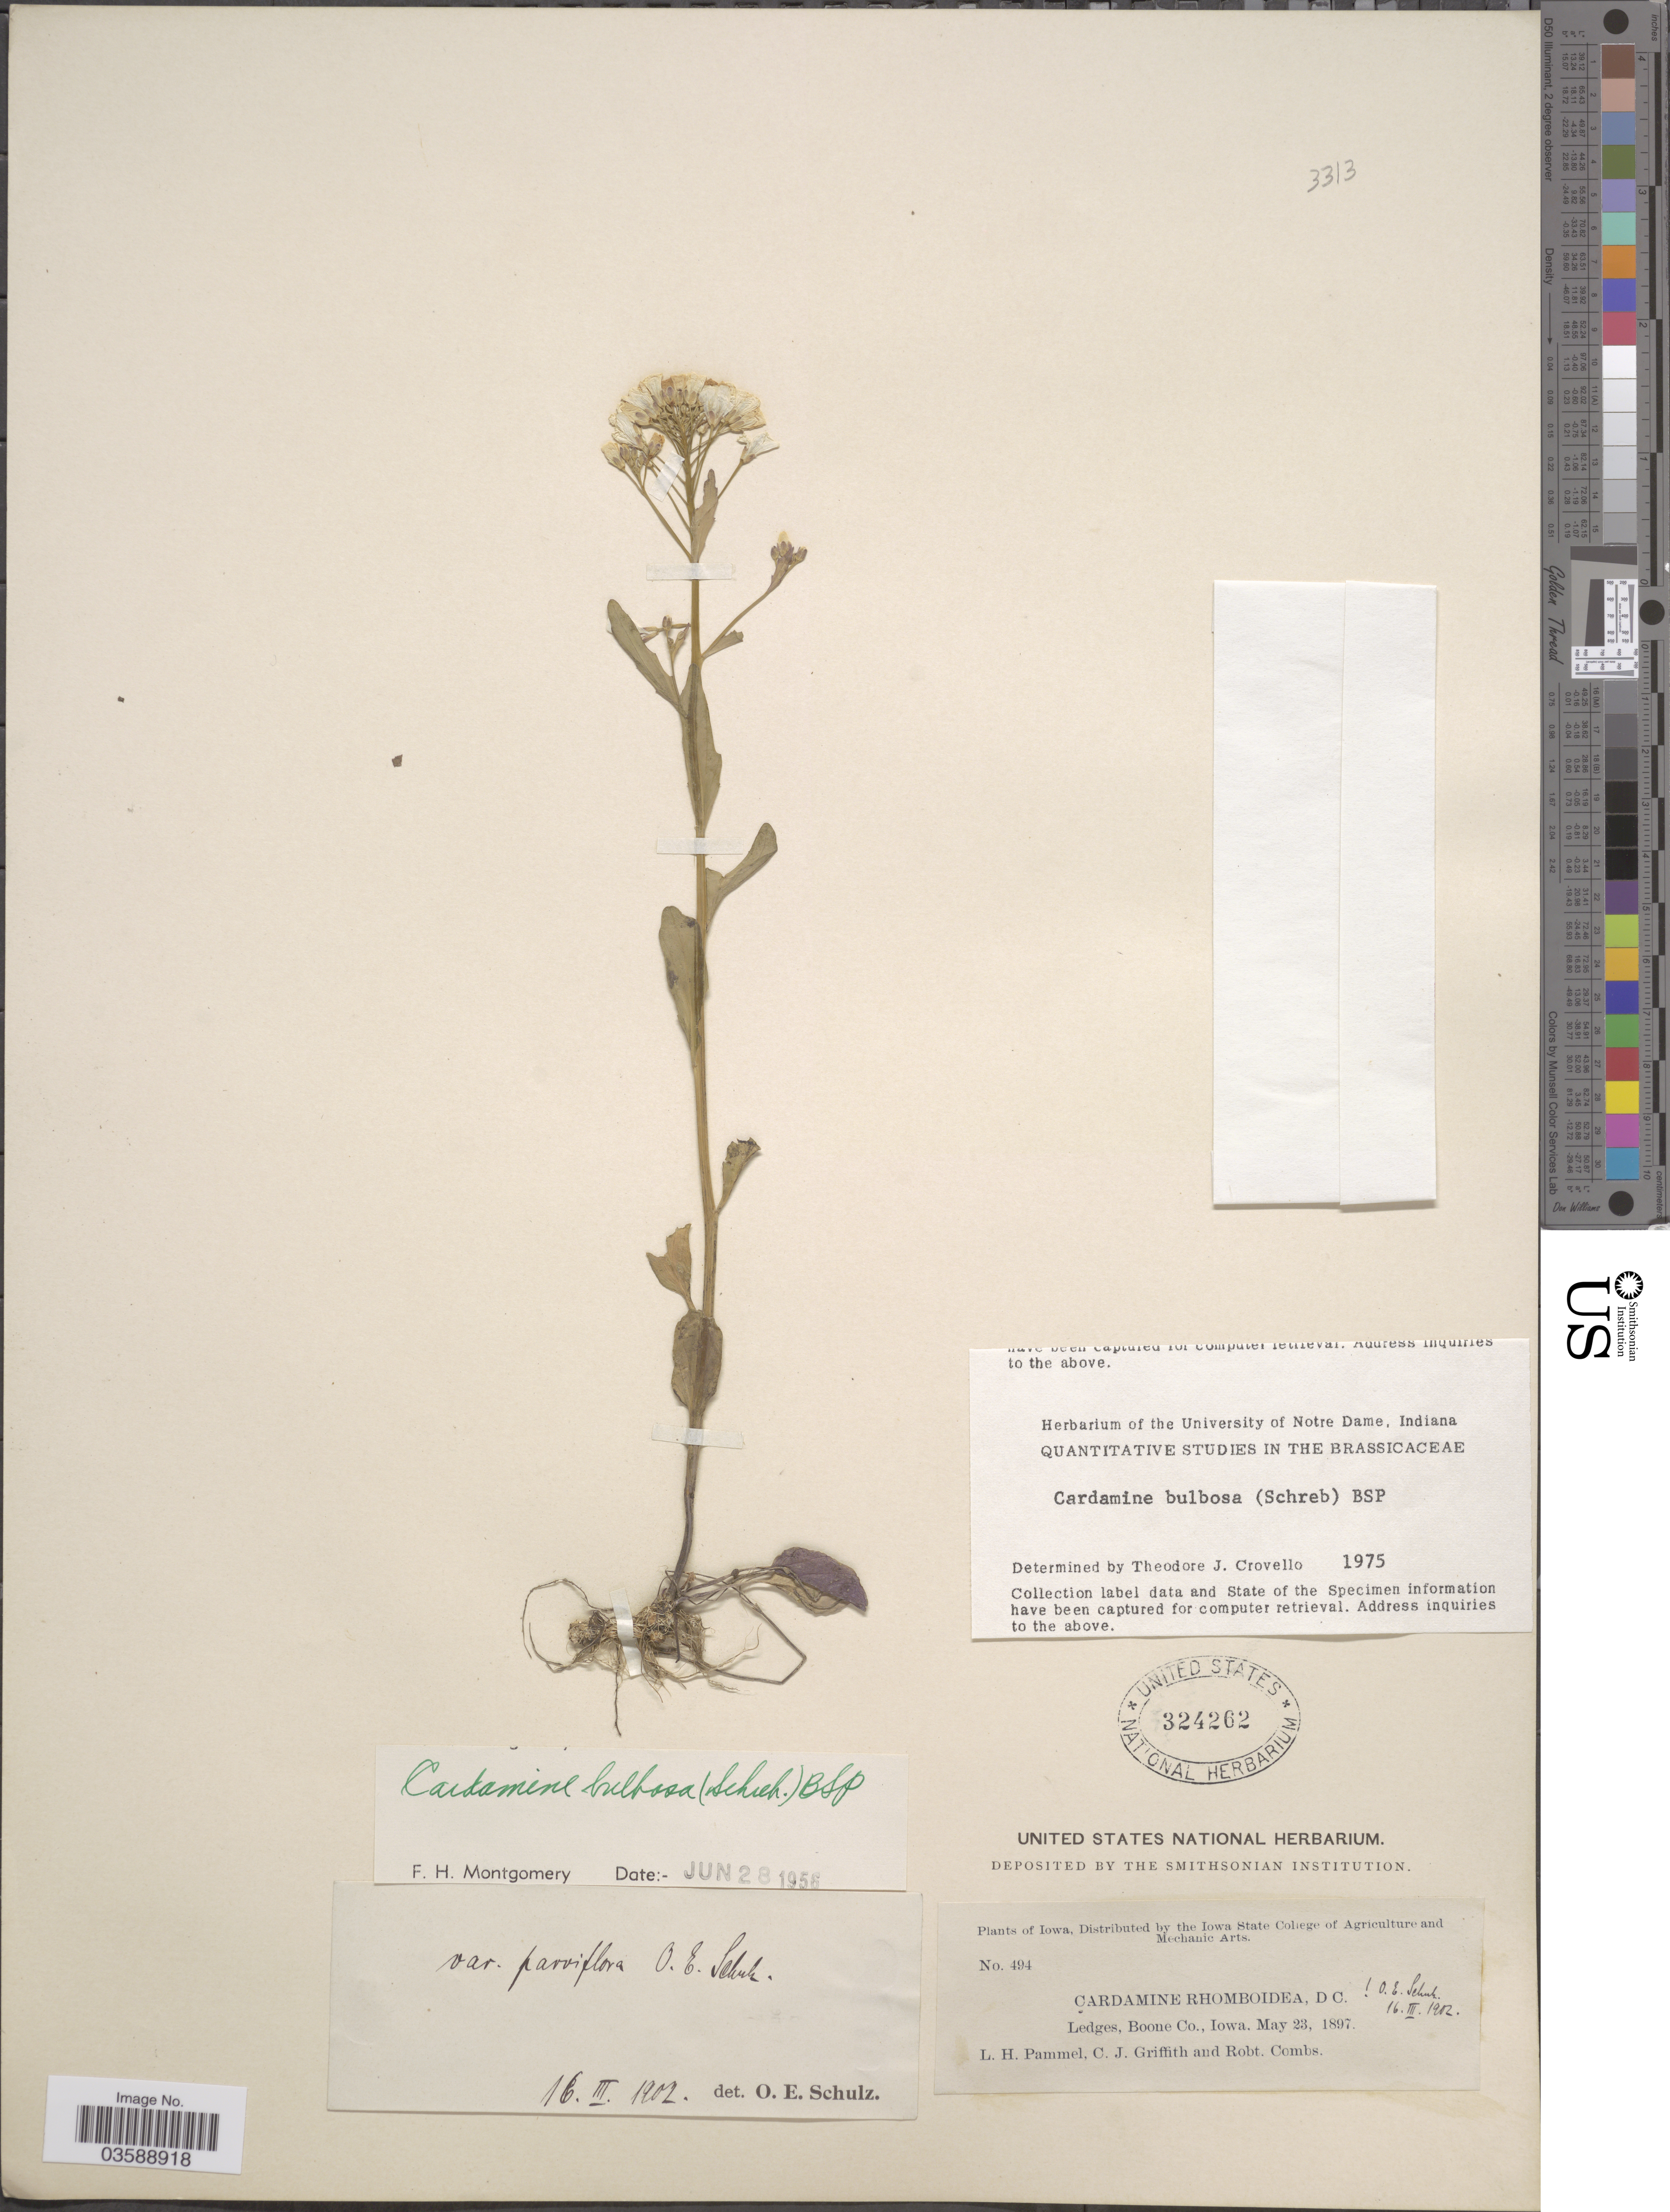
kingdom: Plantae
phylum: Tracheophyta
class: Magnoliopsida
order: Brassicales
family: Brassicaceae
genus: Cardamine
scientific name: Cardamine bulbosa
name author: (Schreb. ex Muhl.) Britton et al.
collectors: L. Pammel, C. Griffith & R. Combs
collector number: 494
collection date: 1897-05-23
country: United States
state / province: Iowa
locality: Ledges, Boone Co.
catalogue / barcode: US 324262